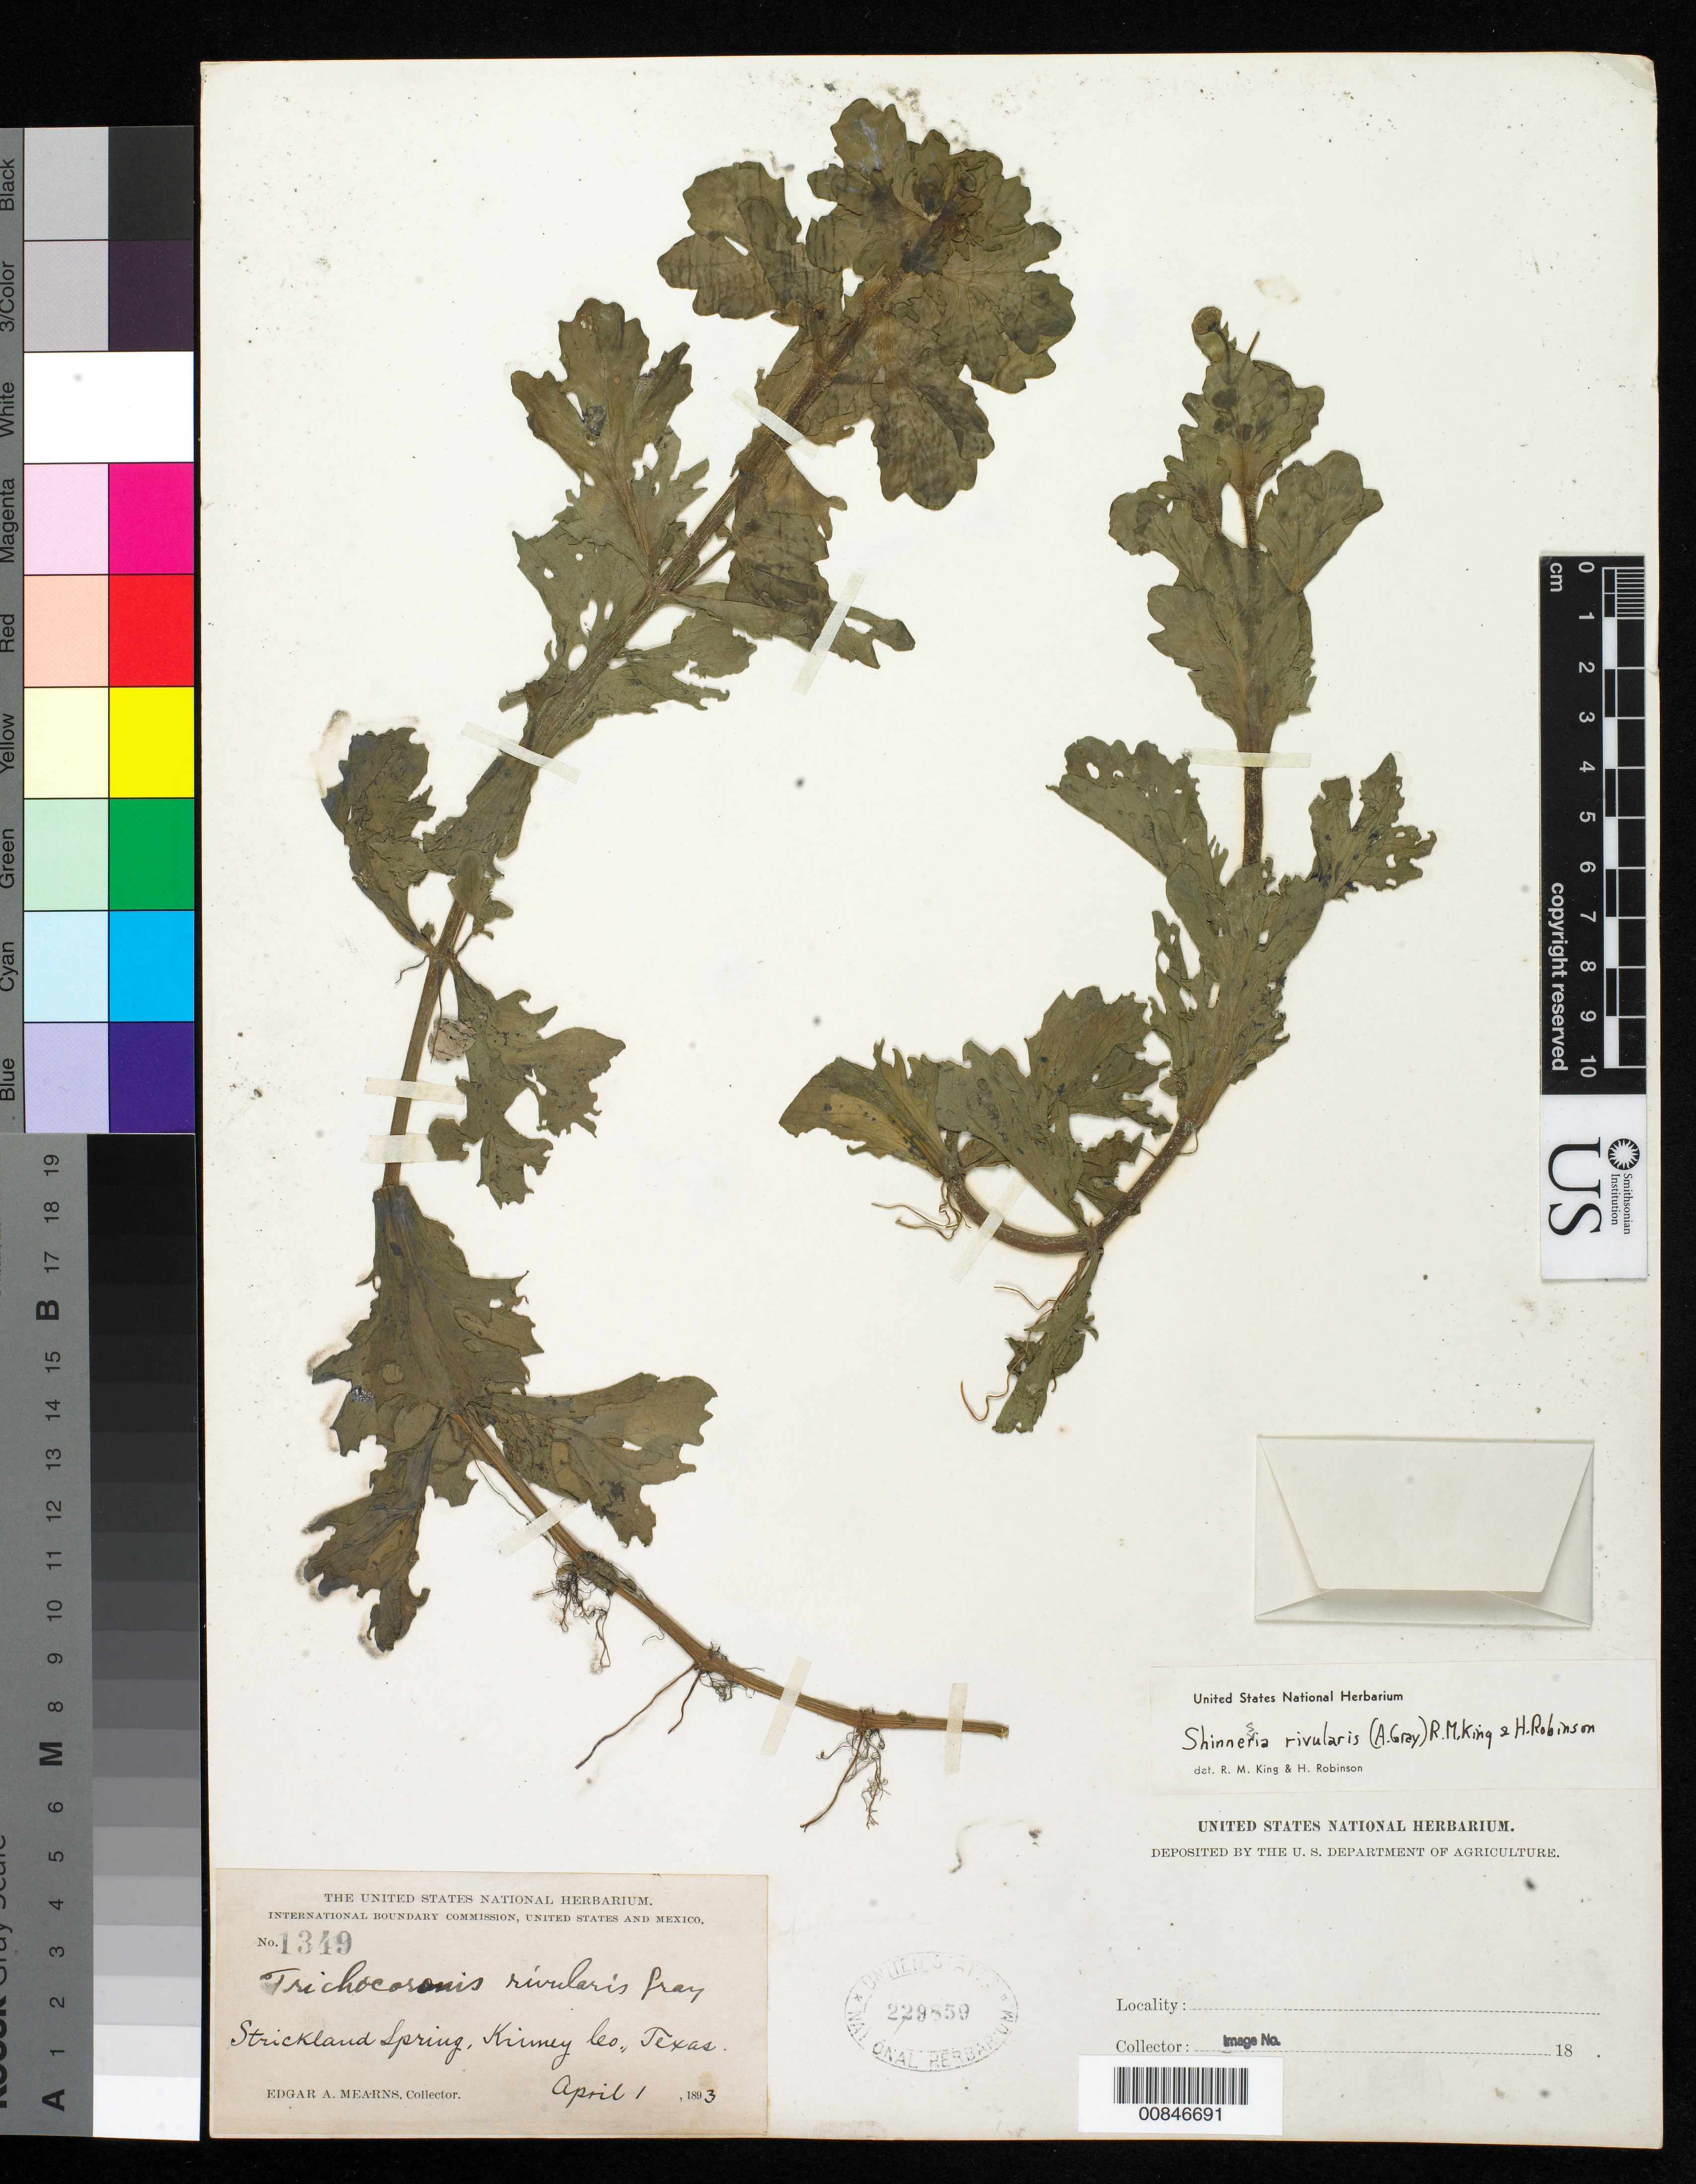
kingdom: Plantae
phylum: Tracheophyta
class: Magnoliopsida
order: Asterales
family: Asteraceae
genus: Shinnersia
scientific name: Shinnersia rivularis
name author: (A. Gray) R.M. King & H. Rob.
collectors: E. A. Mearns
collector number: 1349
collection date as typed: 01 Apr 1893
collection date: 1893-04-01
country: United States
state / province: Texas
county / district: Kinney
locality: Strickland Spring, Kinney County, Texas.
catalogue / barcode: US 229859